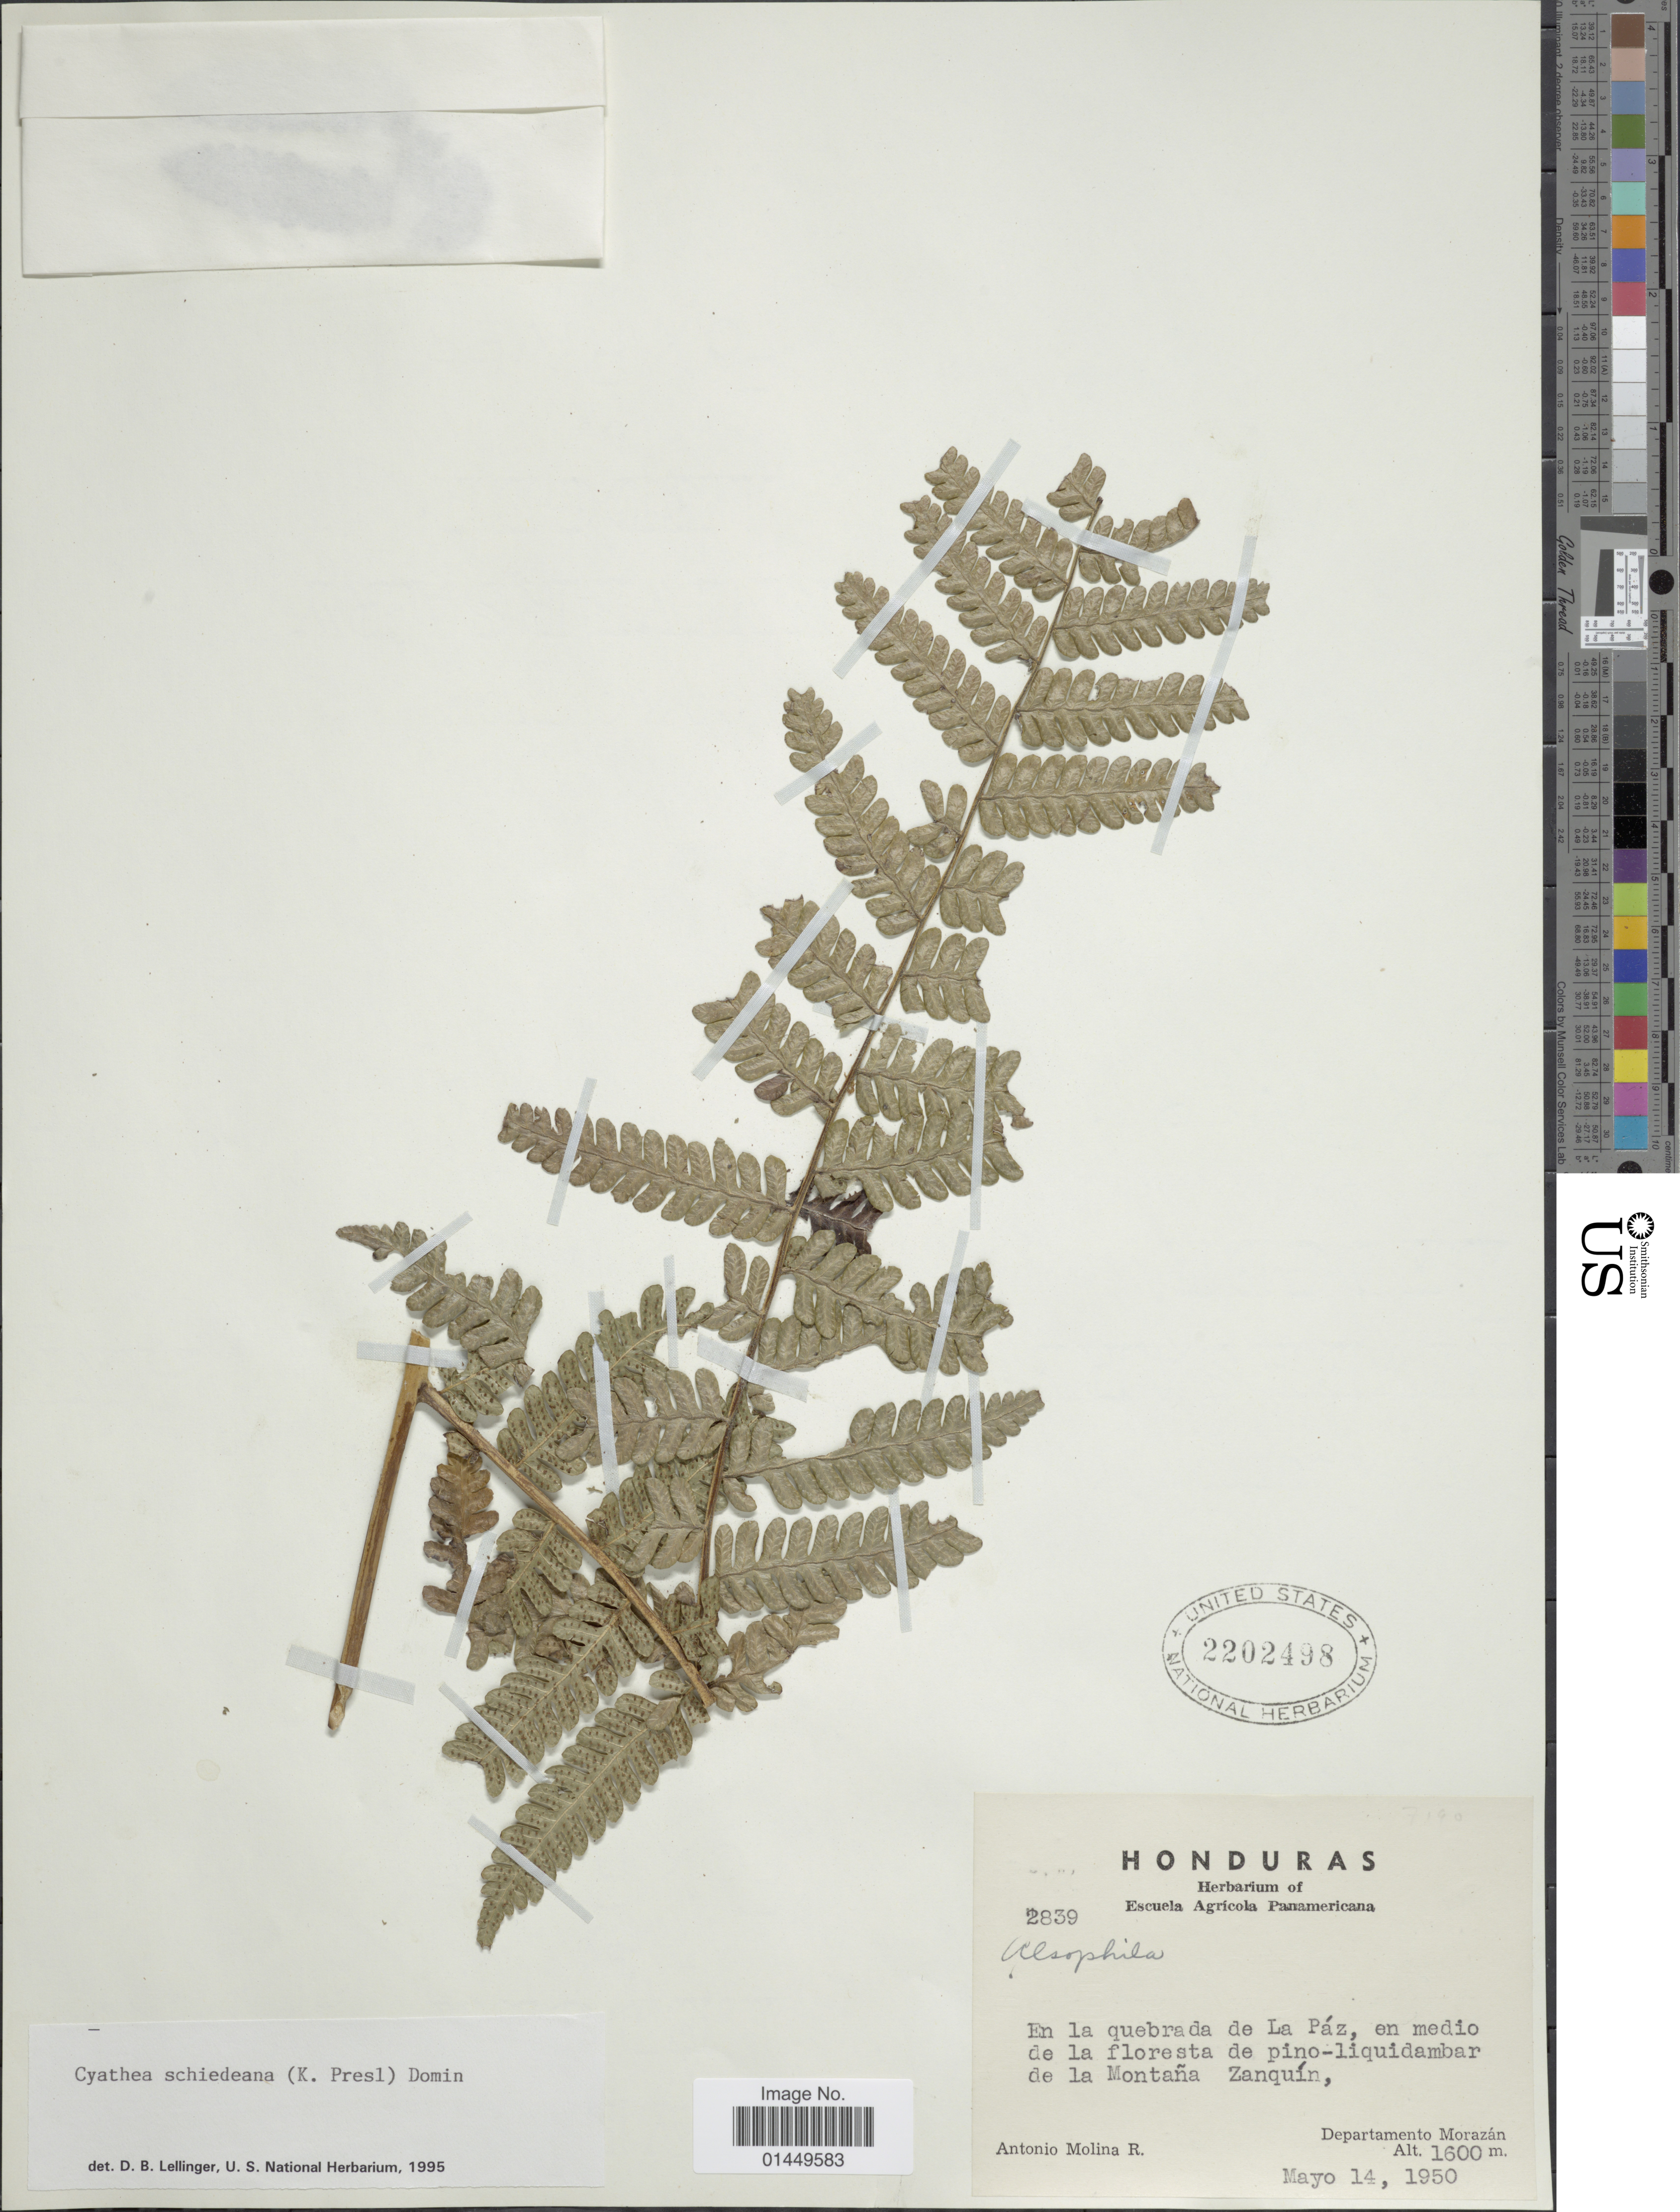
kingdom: Plantae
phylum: Tracheophyta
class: Polypodiopsida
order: Cyatheales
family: Cyatheaceae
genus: Cyathea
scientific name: Cyathea schiedeana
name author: (C. Presl) Domin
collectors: A. Molina R.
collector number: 2839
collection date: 1950-05-14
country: Honduras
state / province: Fco. Morazán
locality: En la quebrada de La Paz, en medio de la floresta d pino-liquidambar de la Montana Zanquin, Departamento Morazan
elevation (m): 1600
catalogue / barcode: US 2202498